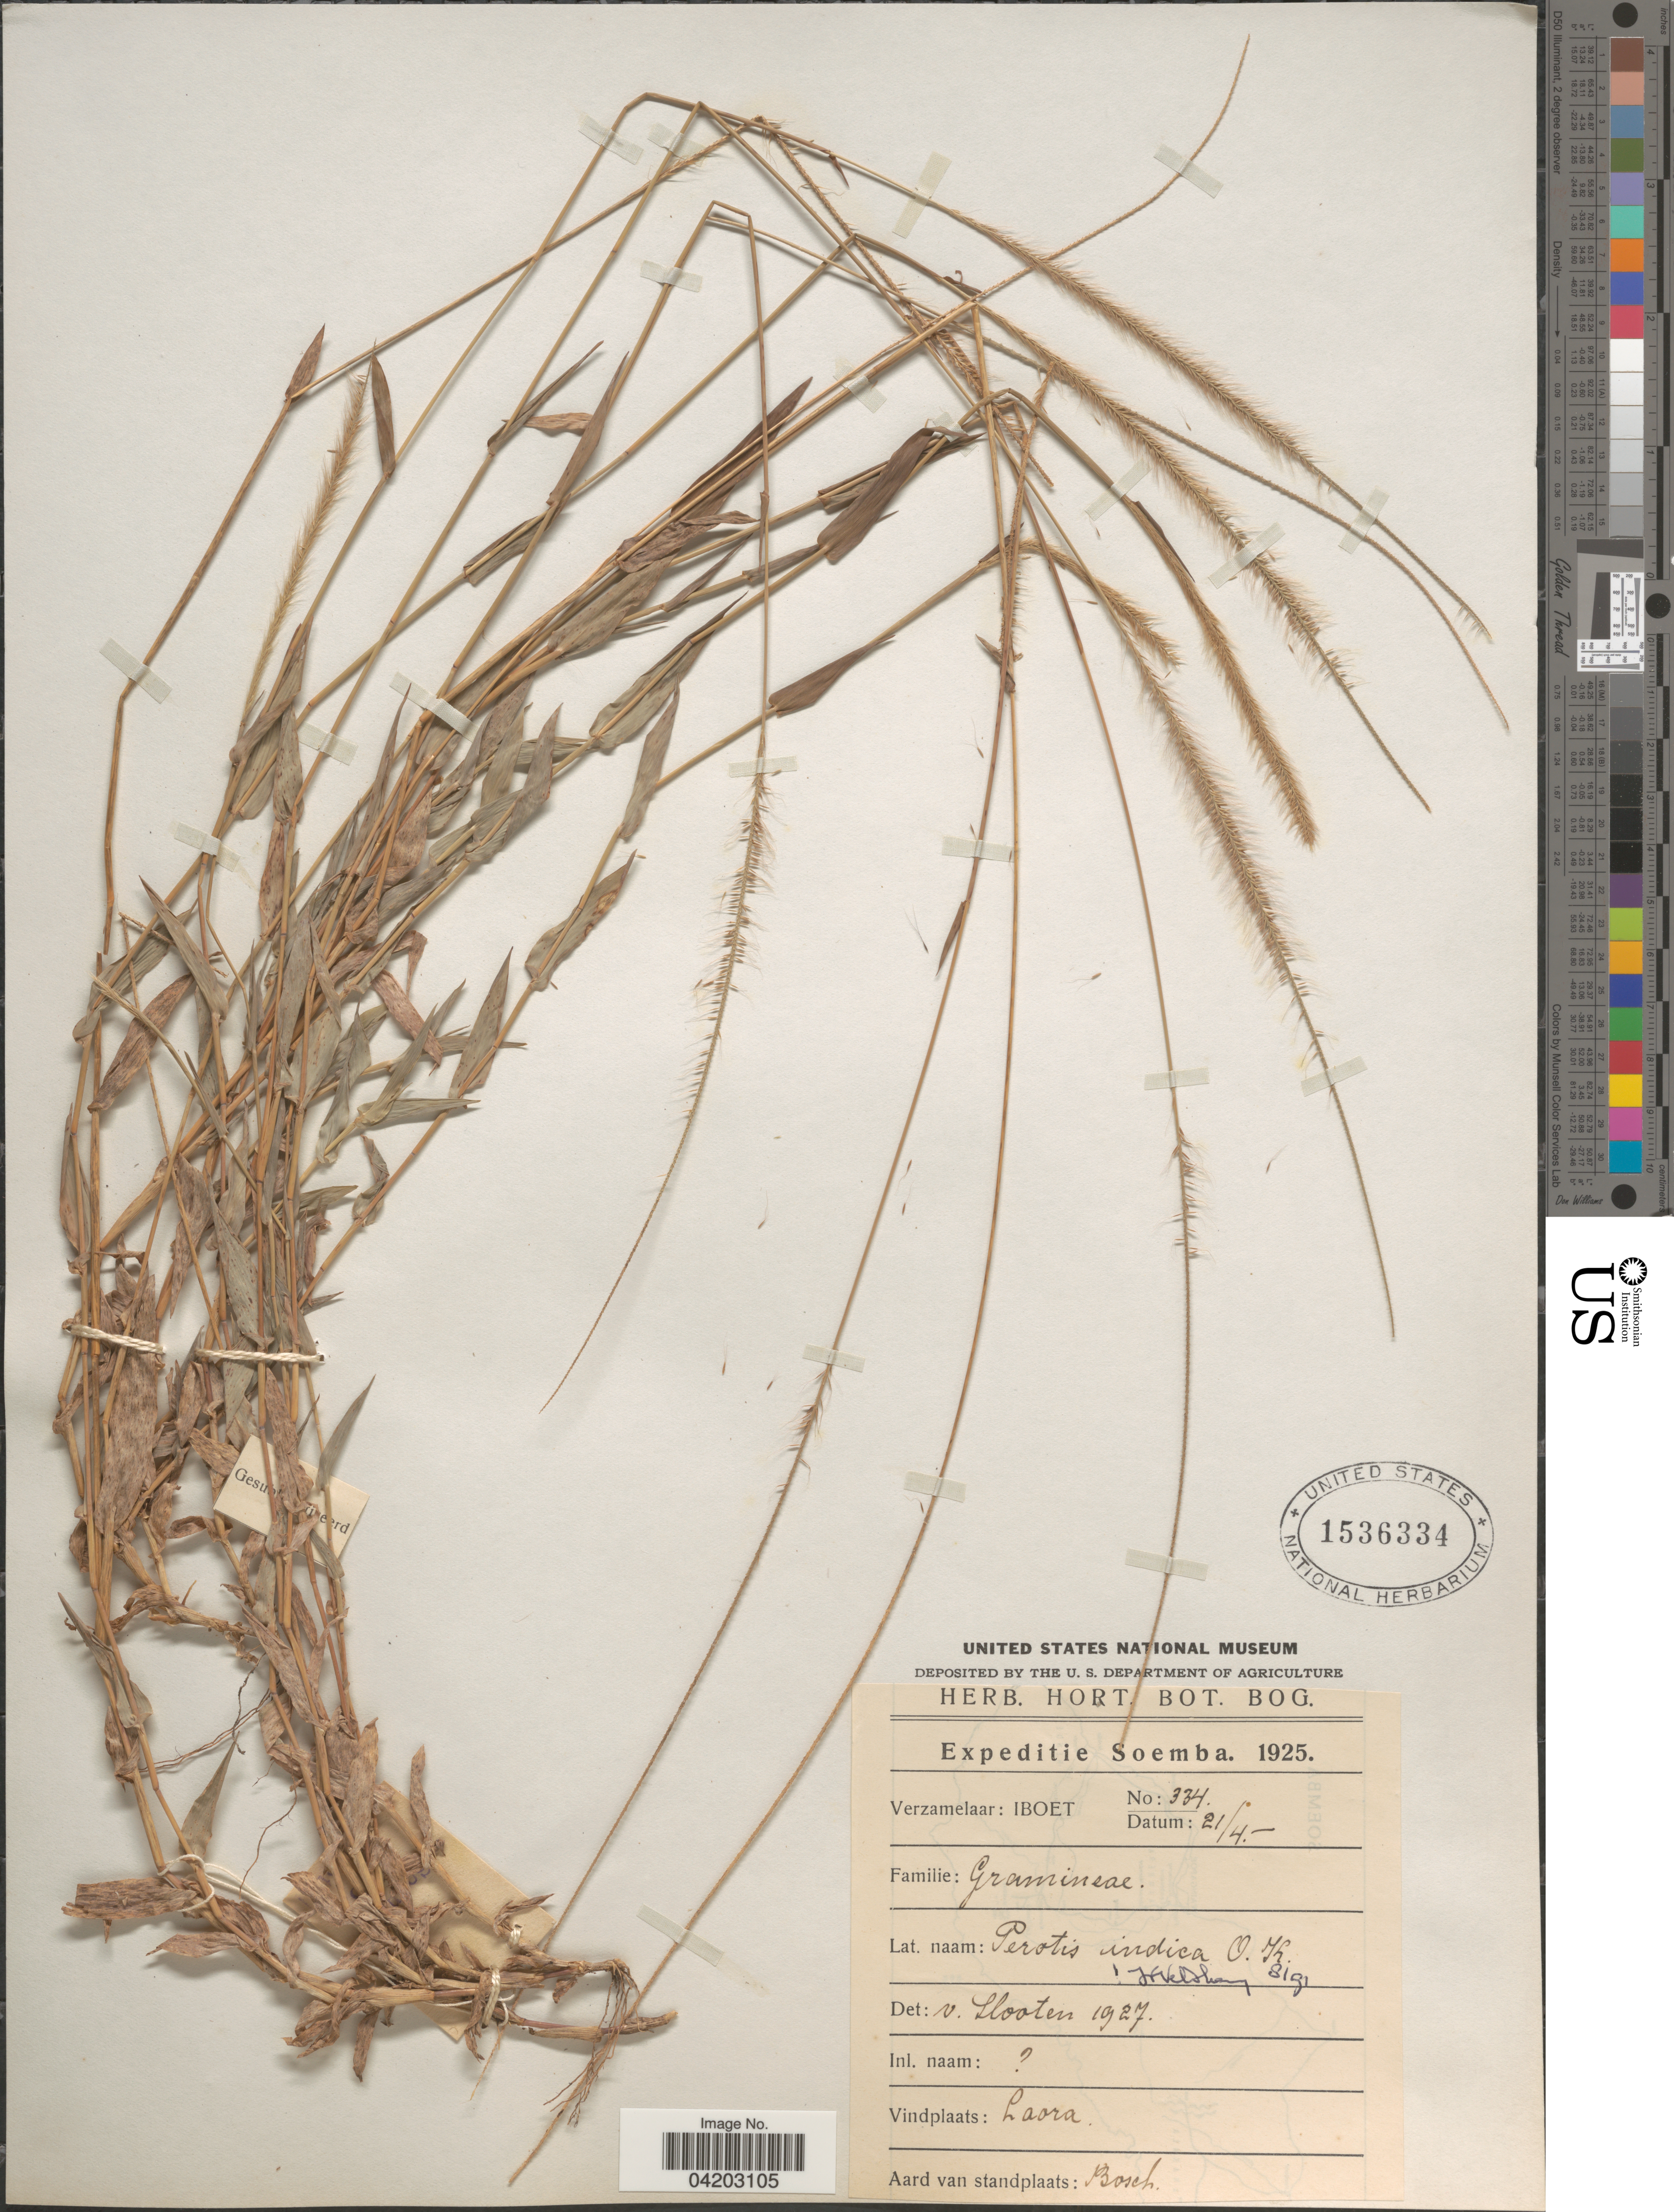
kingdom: Plantae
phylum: Tracheophyta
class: Liliopsida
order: Poales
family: Poaceae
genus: Perotis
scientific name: Perotis indica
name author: (L.) Kuntze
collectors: -. Iboet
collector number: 334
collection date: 1925-04-21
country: Indonesia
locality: Expeditie Soemba. 1925. Laora.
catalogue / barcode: US 1536334